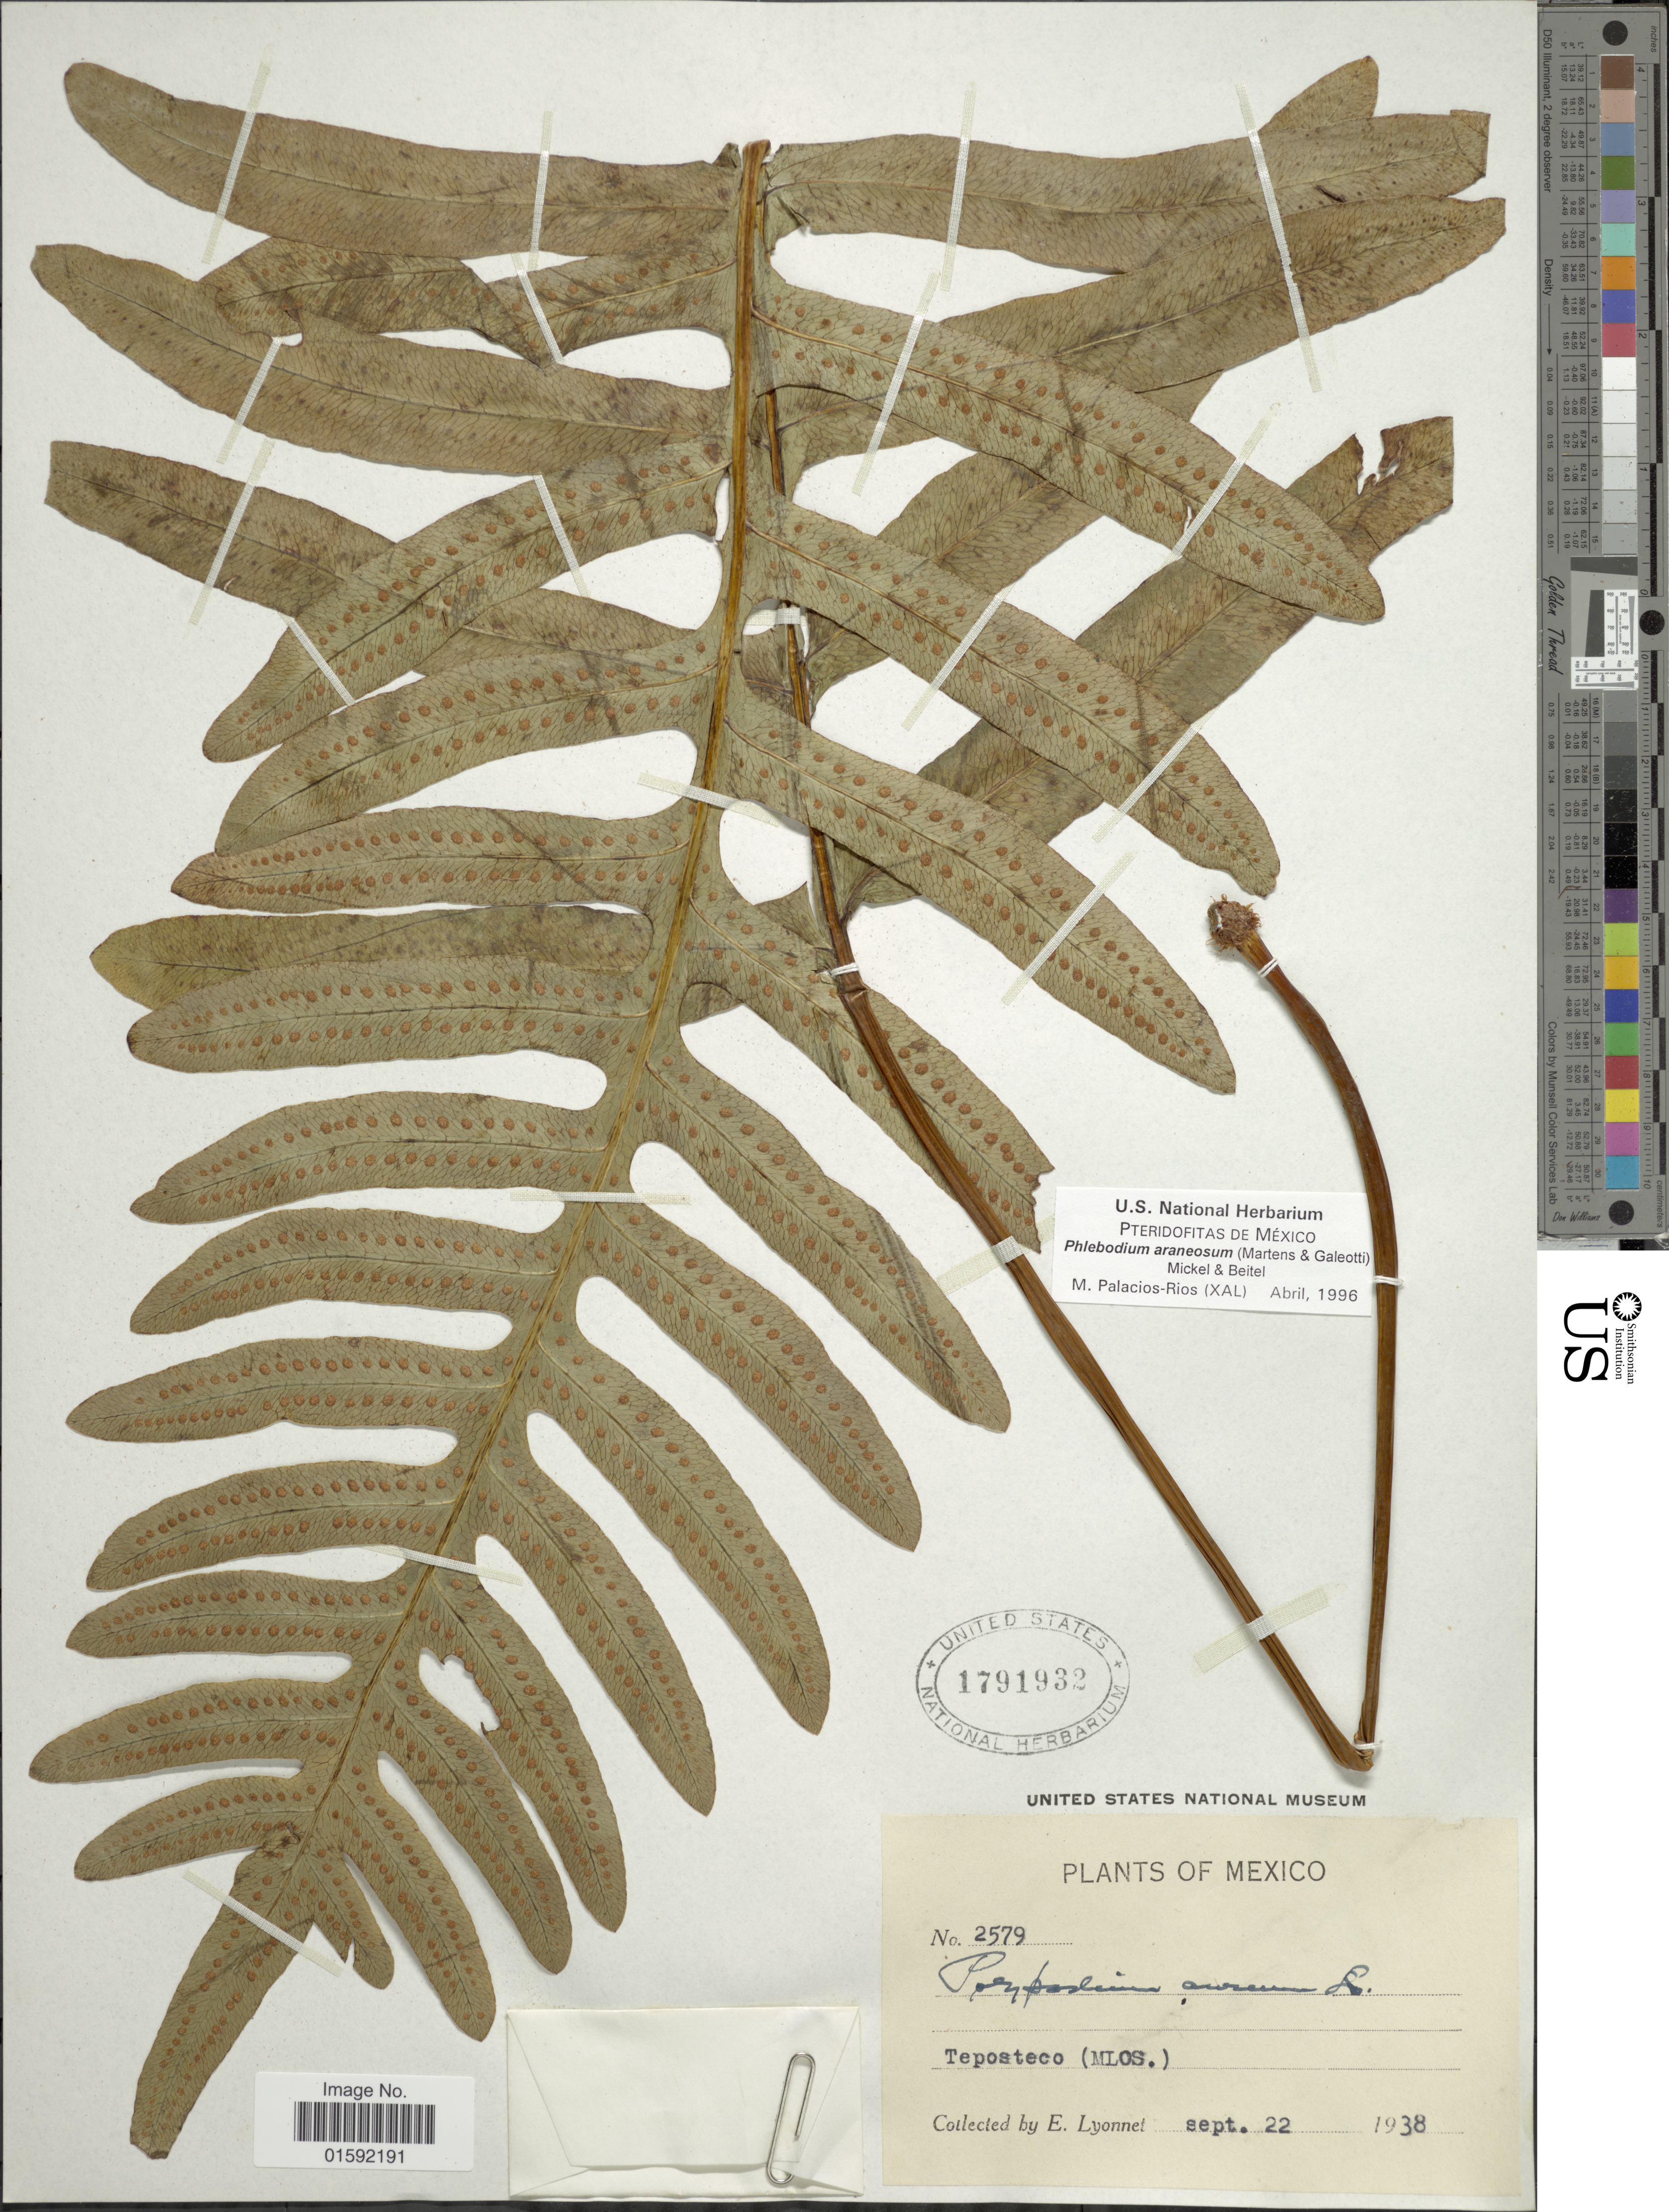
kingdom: Plantae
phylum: Tracheophyta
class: Polypodiopsida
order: Polypodiales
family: Polypodiaceae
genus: Phlebodium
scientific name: Phlebodium araneosum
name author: (M. Martens) Mickel & Beitel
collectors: E. Lyonnet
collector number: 2579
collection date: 1938-09-22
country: Mexico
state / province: Morelos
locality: Teposteco (MLOS)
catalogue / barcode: US 1791932